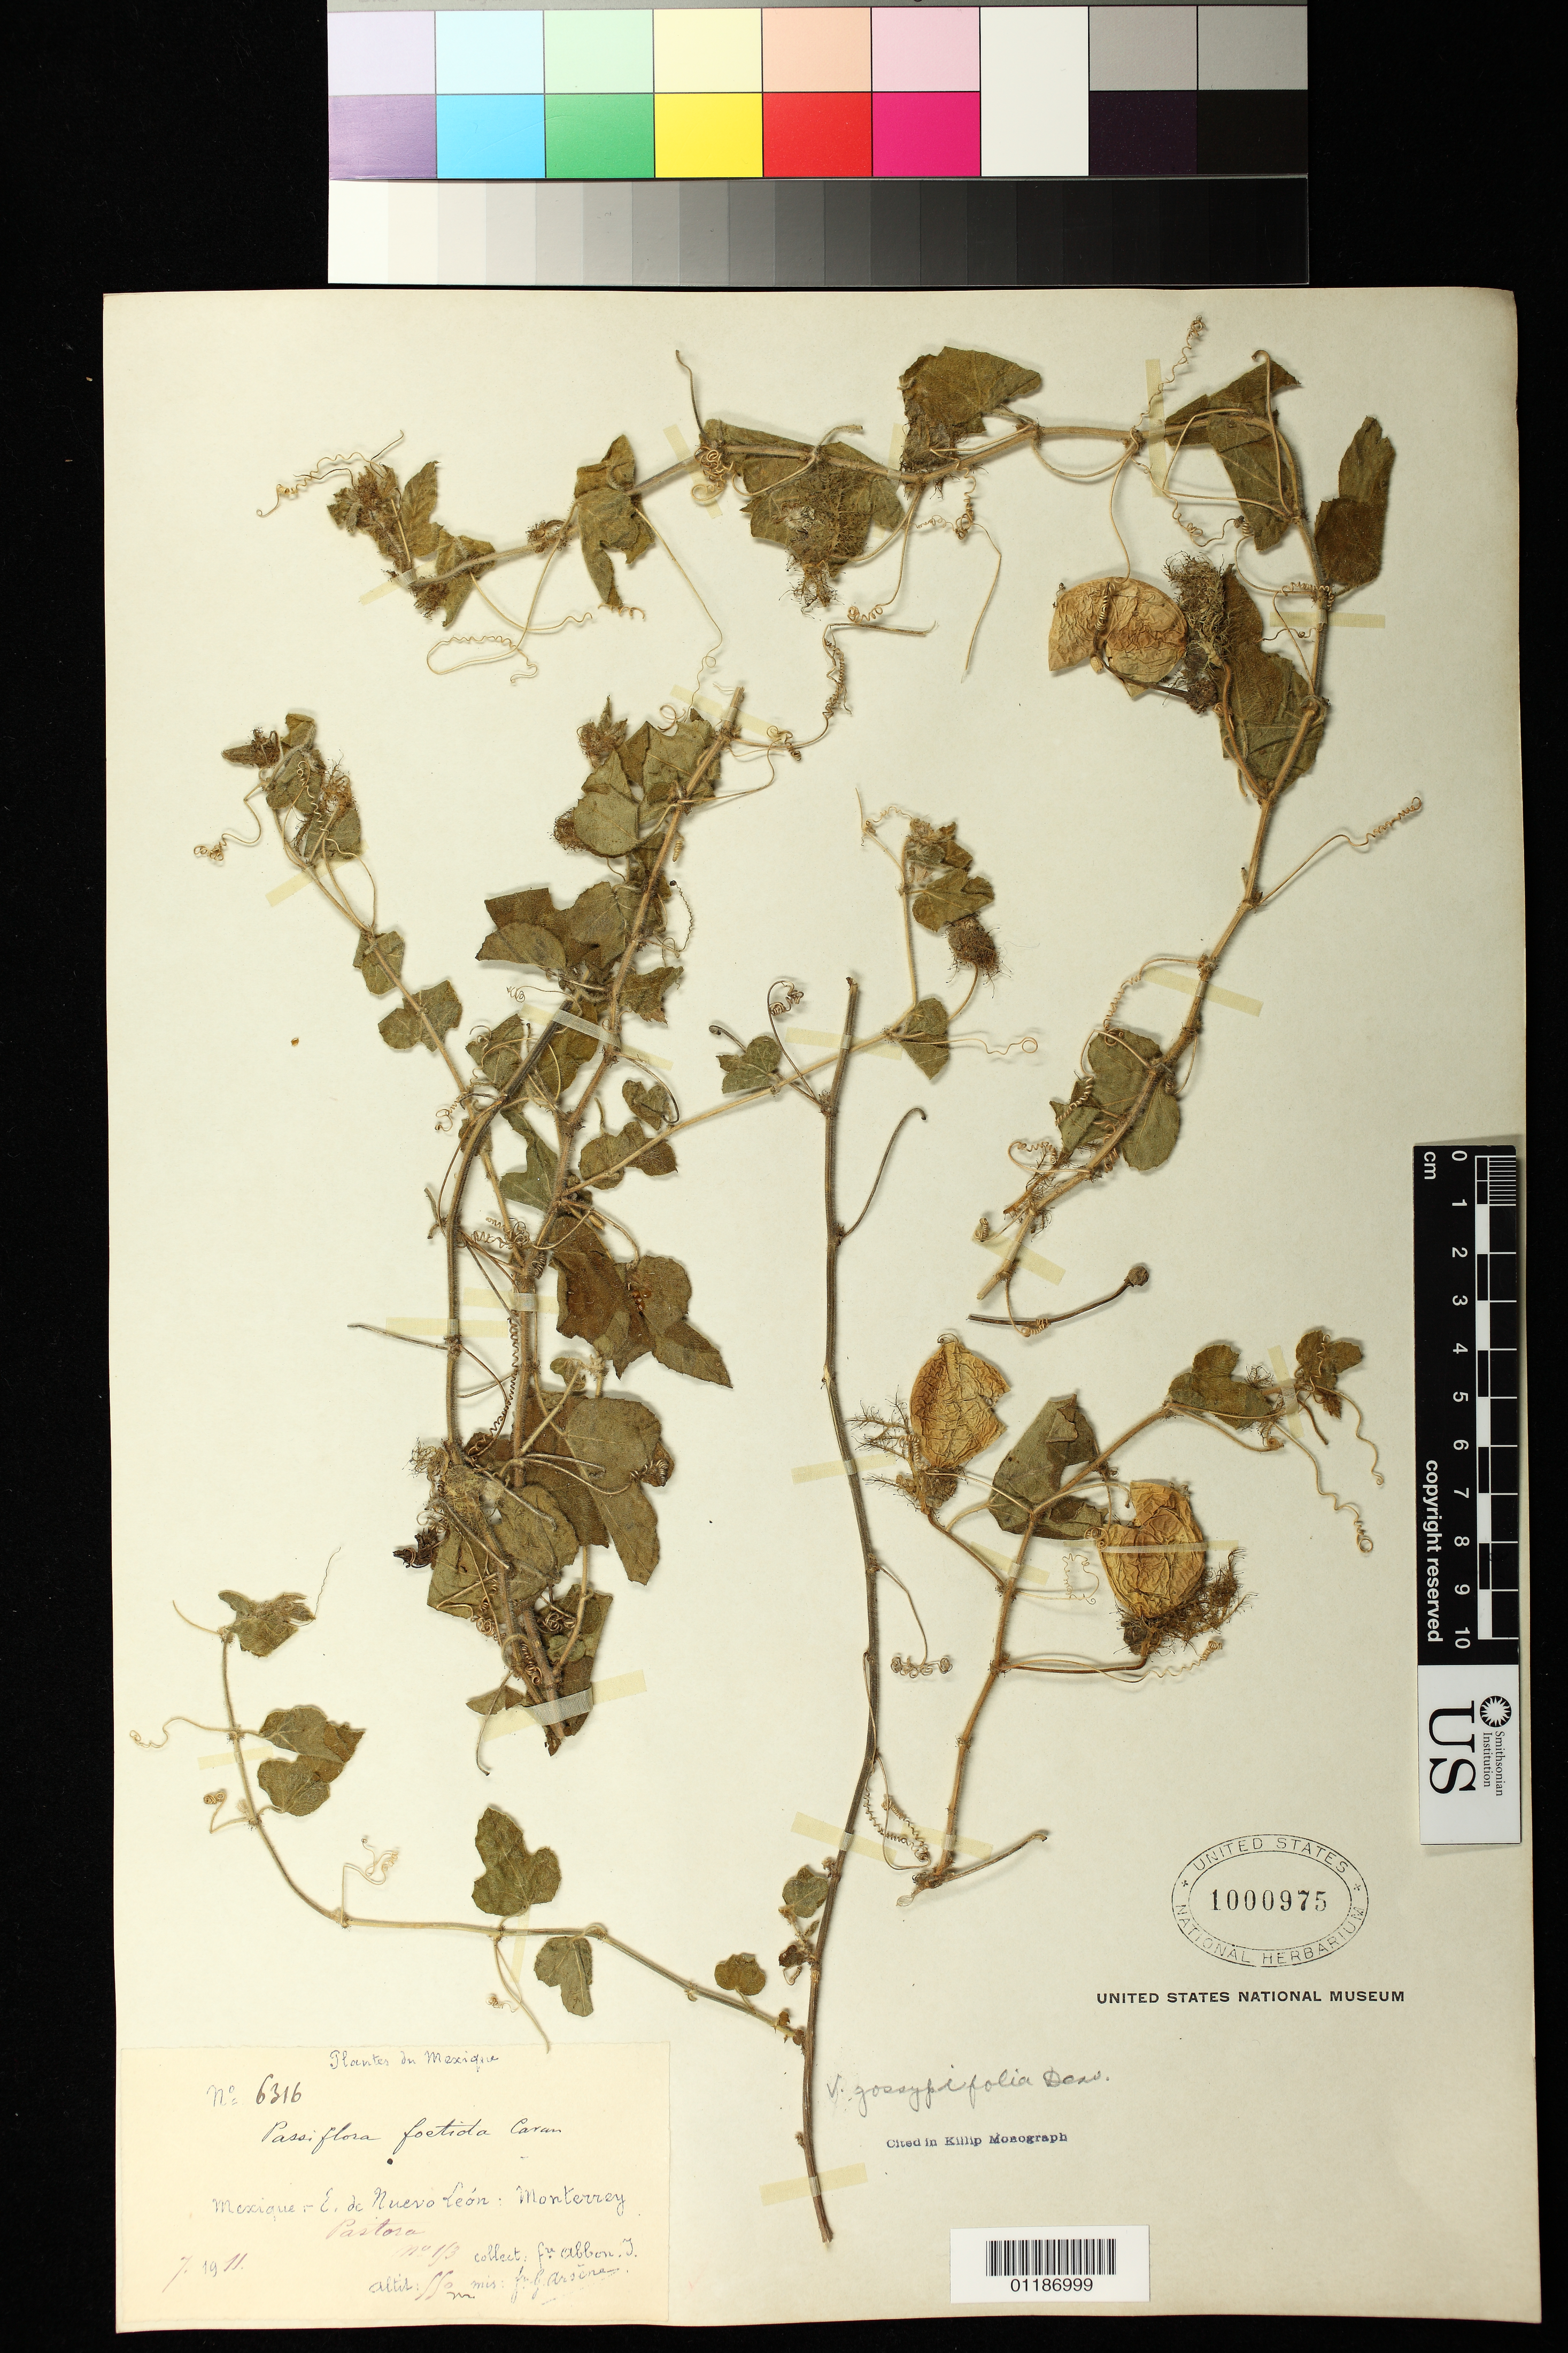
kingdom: Plantae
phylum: Tracheophyta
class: Magnoliopsida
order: Malpighiales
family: Passifloraceae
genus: Passiflora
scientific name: Passiflora foetida var. gossypiifolia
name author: (Desv.) Mast.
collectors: Bro. Abbon & Bro. G. Arsène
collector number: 6316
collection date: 1911-07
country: Mexico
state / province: Nuevo León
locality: Monterrey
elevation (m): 770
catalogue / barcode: US 1000975